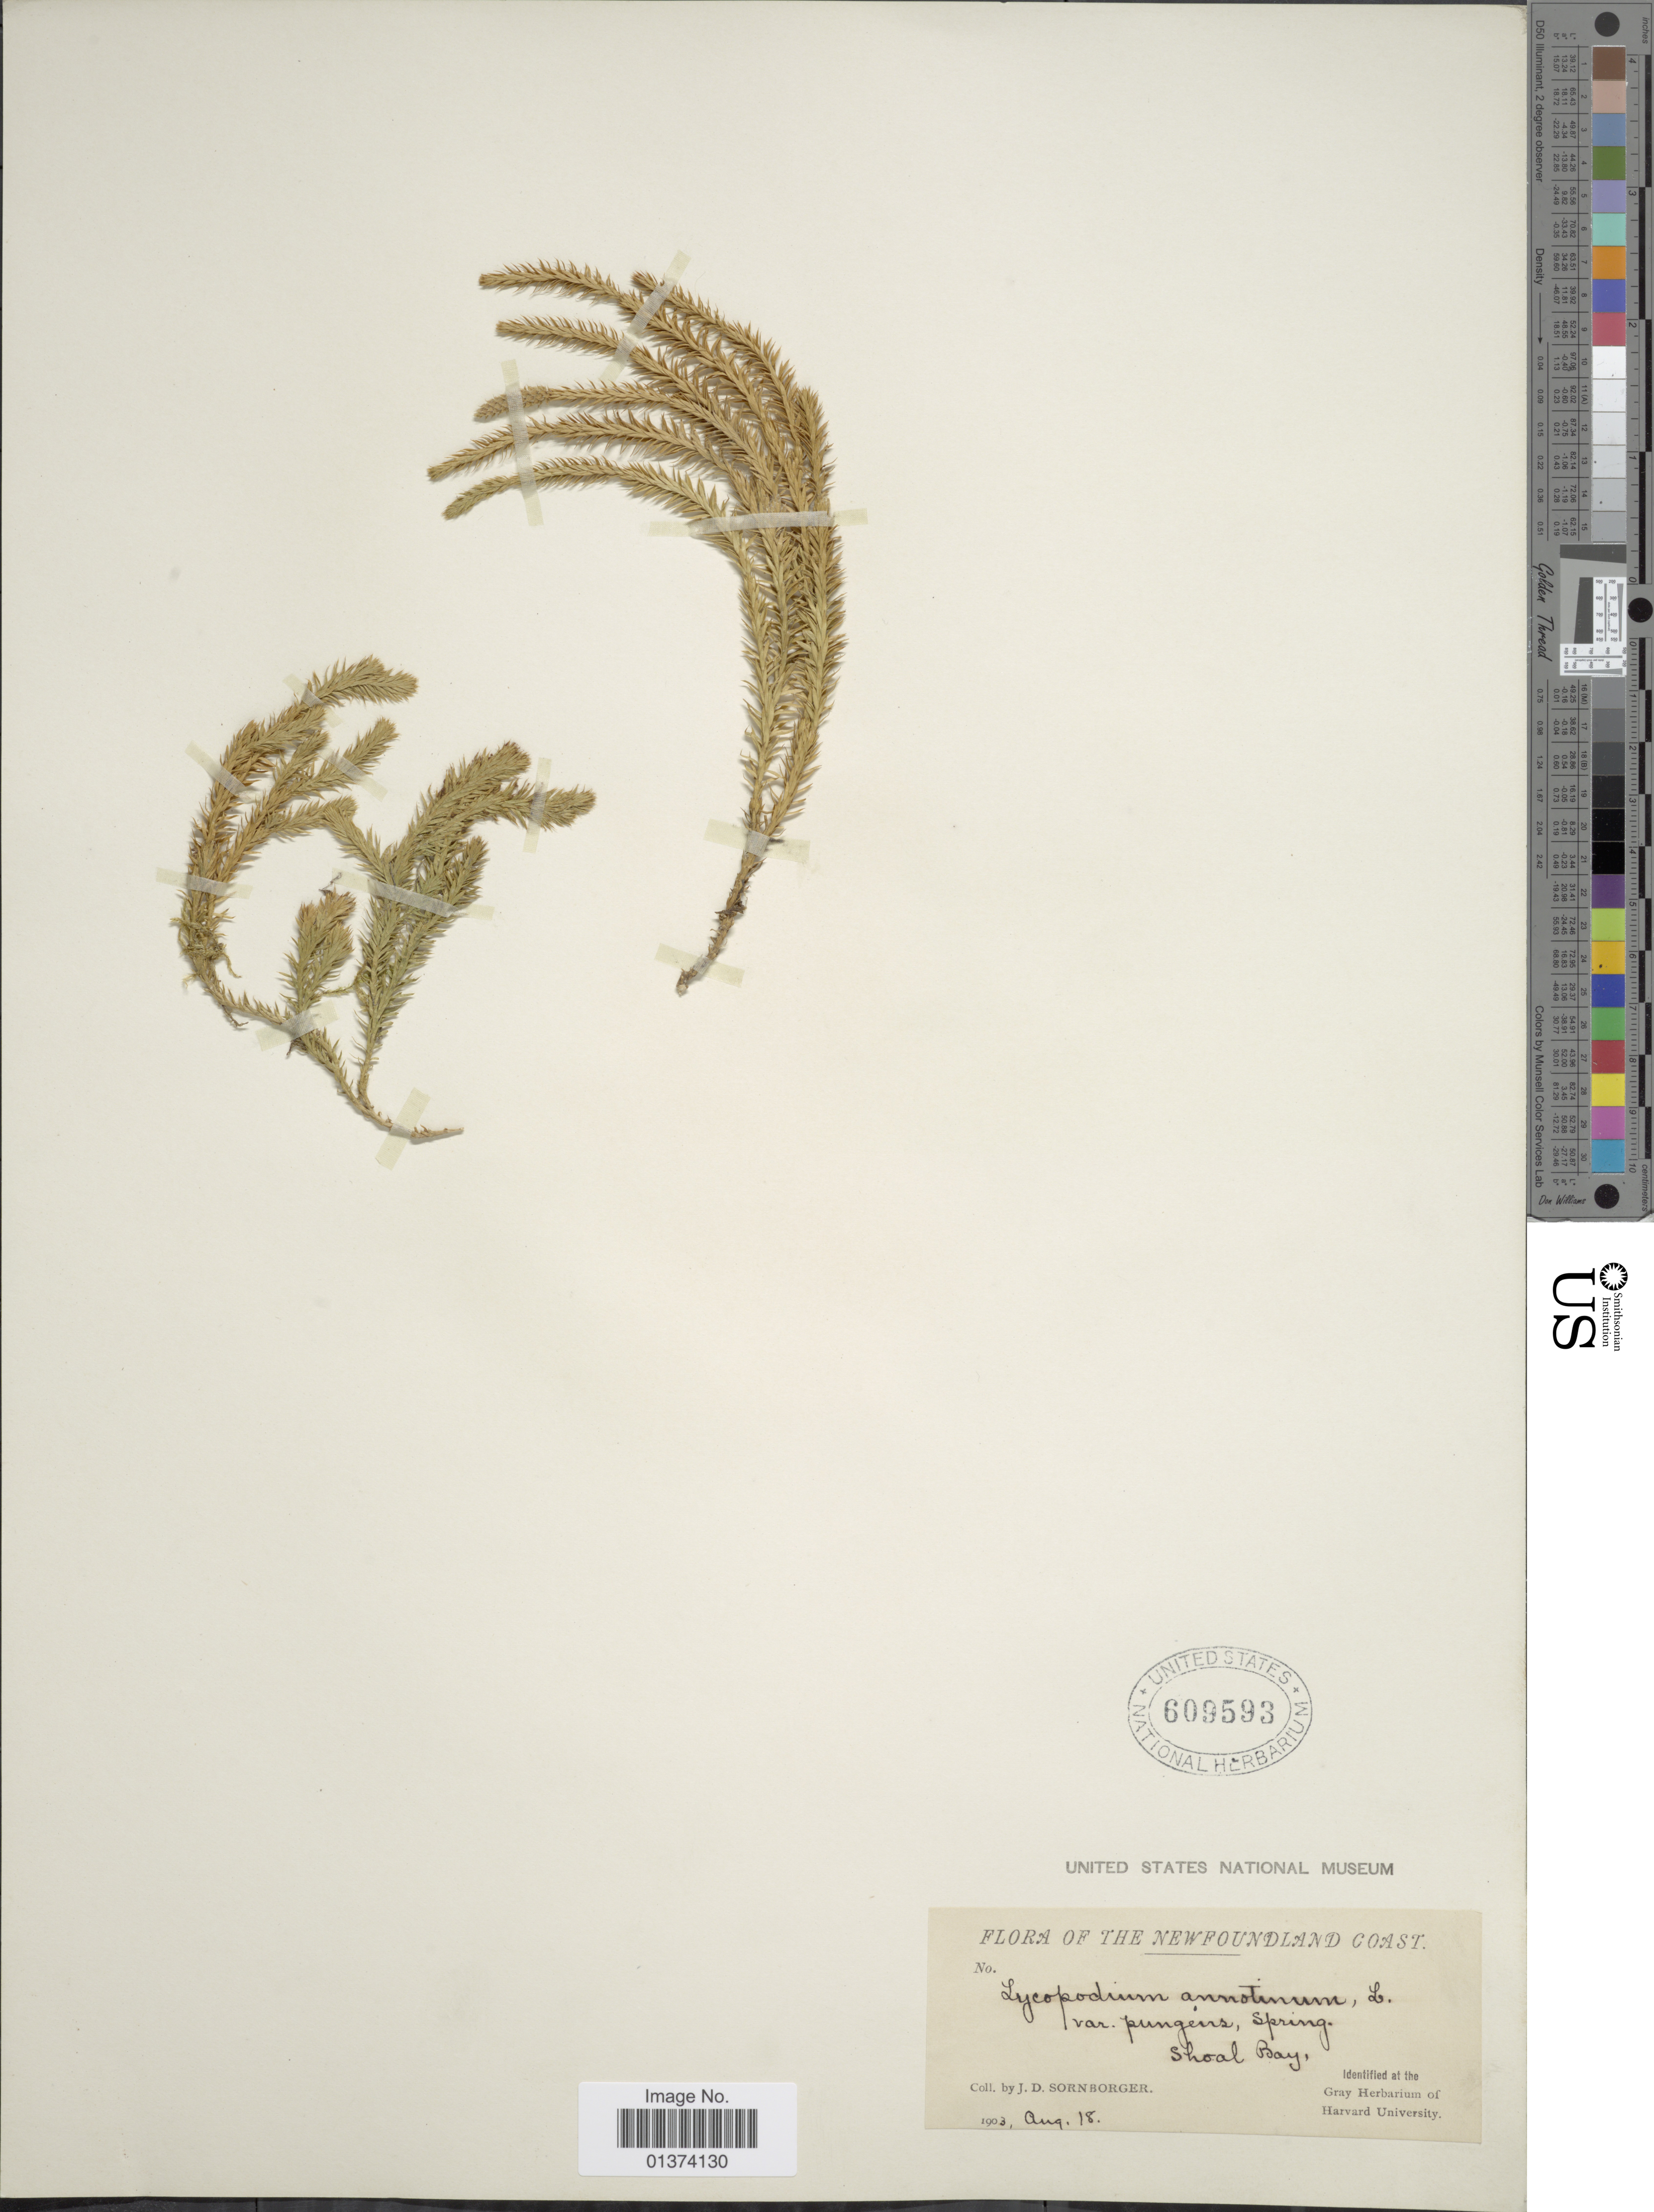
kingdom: Plantae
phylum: Tracheophyta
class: Lycopodiopsida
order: Lycopodiales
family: Lycopodiaceae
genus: Spinulum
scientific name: Spinulum annotinum subsp. annotinum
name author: (L.) A. Haines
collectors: J. Sornborger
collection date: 1903-08-18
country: Canada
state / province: Newfoundland and Labrador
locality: Shoal Bay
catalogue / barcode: US 609593